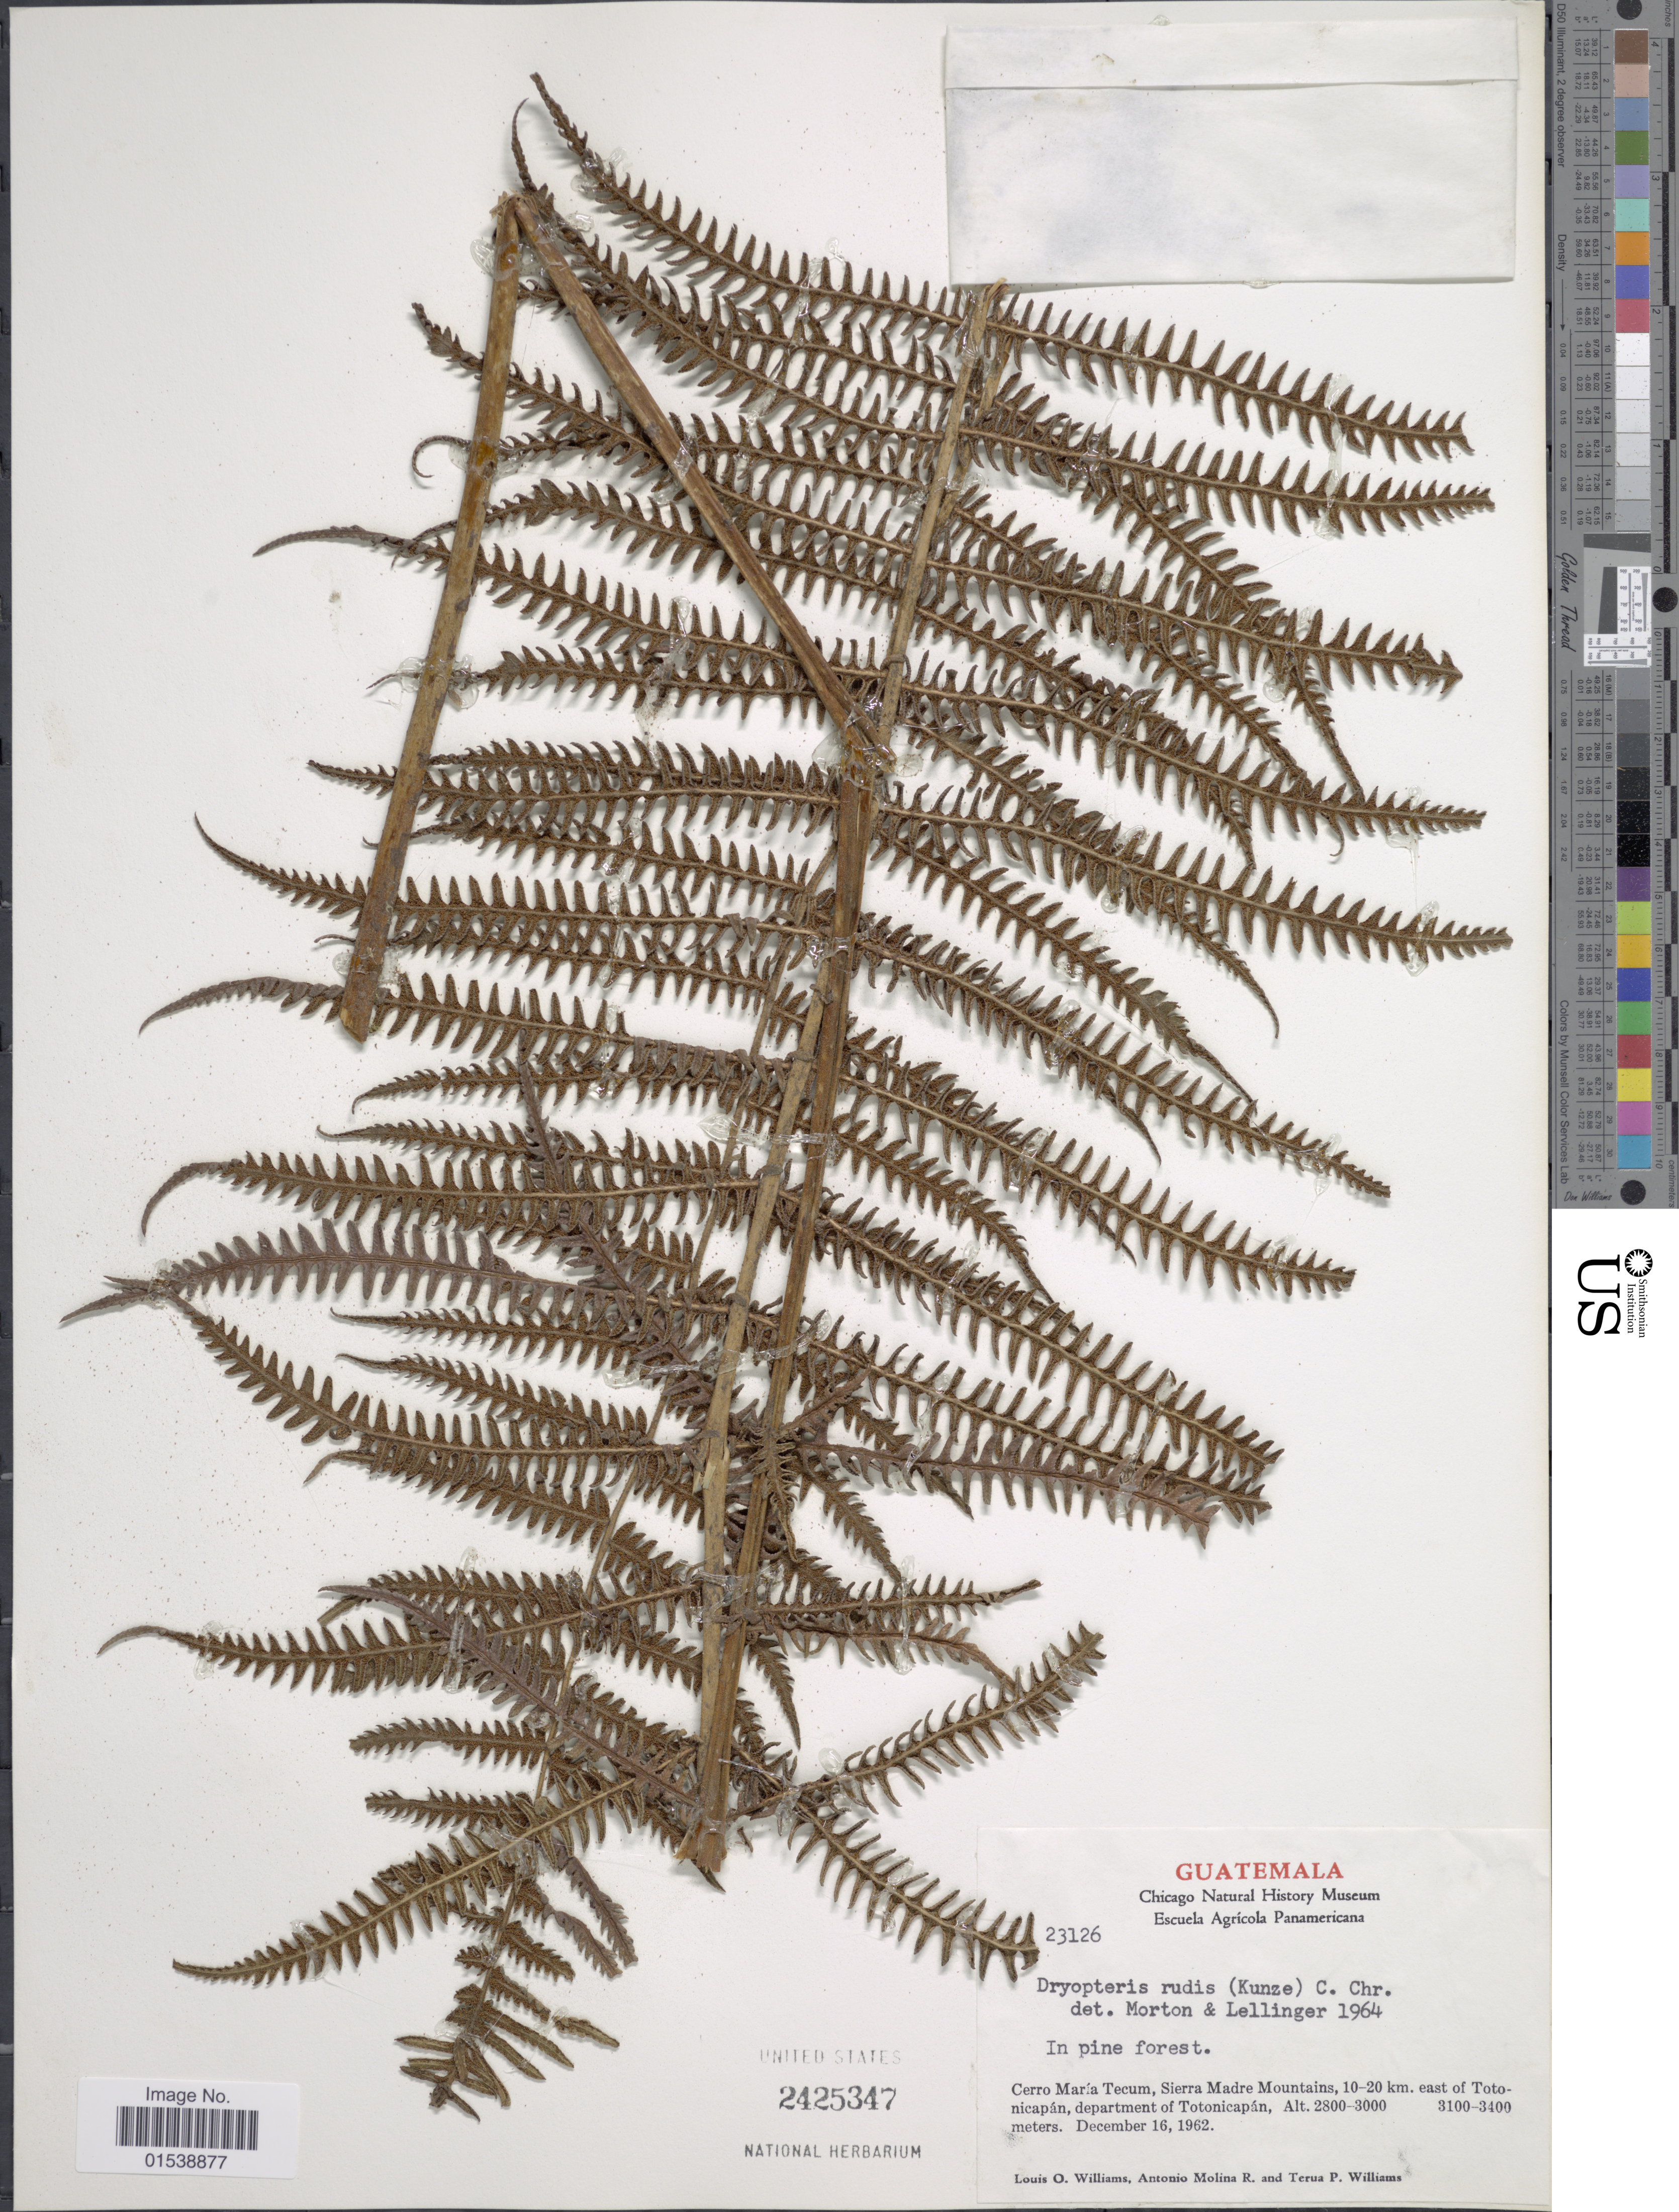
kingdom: Plantae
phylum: Tracheophyta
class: Polypodiopsida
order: Polypodiales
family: Thelypteridaceae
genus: Amauropelta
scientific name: Amauropelta rudis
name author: (Kunze) Pic. Serm.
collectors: L. O. Williams, A. Molina R. & T. P. Williams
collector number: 23126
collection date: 1962-12-16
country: Guatemala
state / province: Totonicapan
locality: Cerro Maria Tecum, Sierra Madre Mountains, 10-20 km. east of Totonicapan, department of Totonicapan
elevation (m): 2800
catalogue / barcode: US 2425347